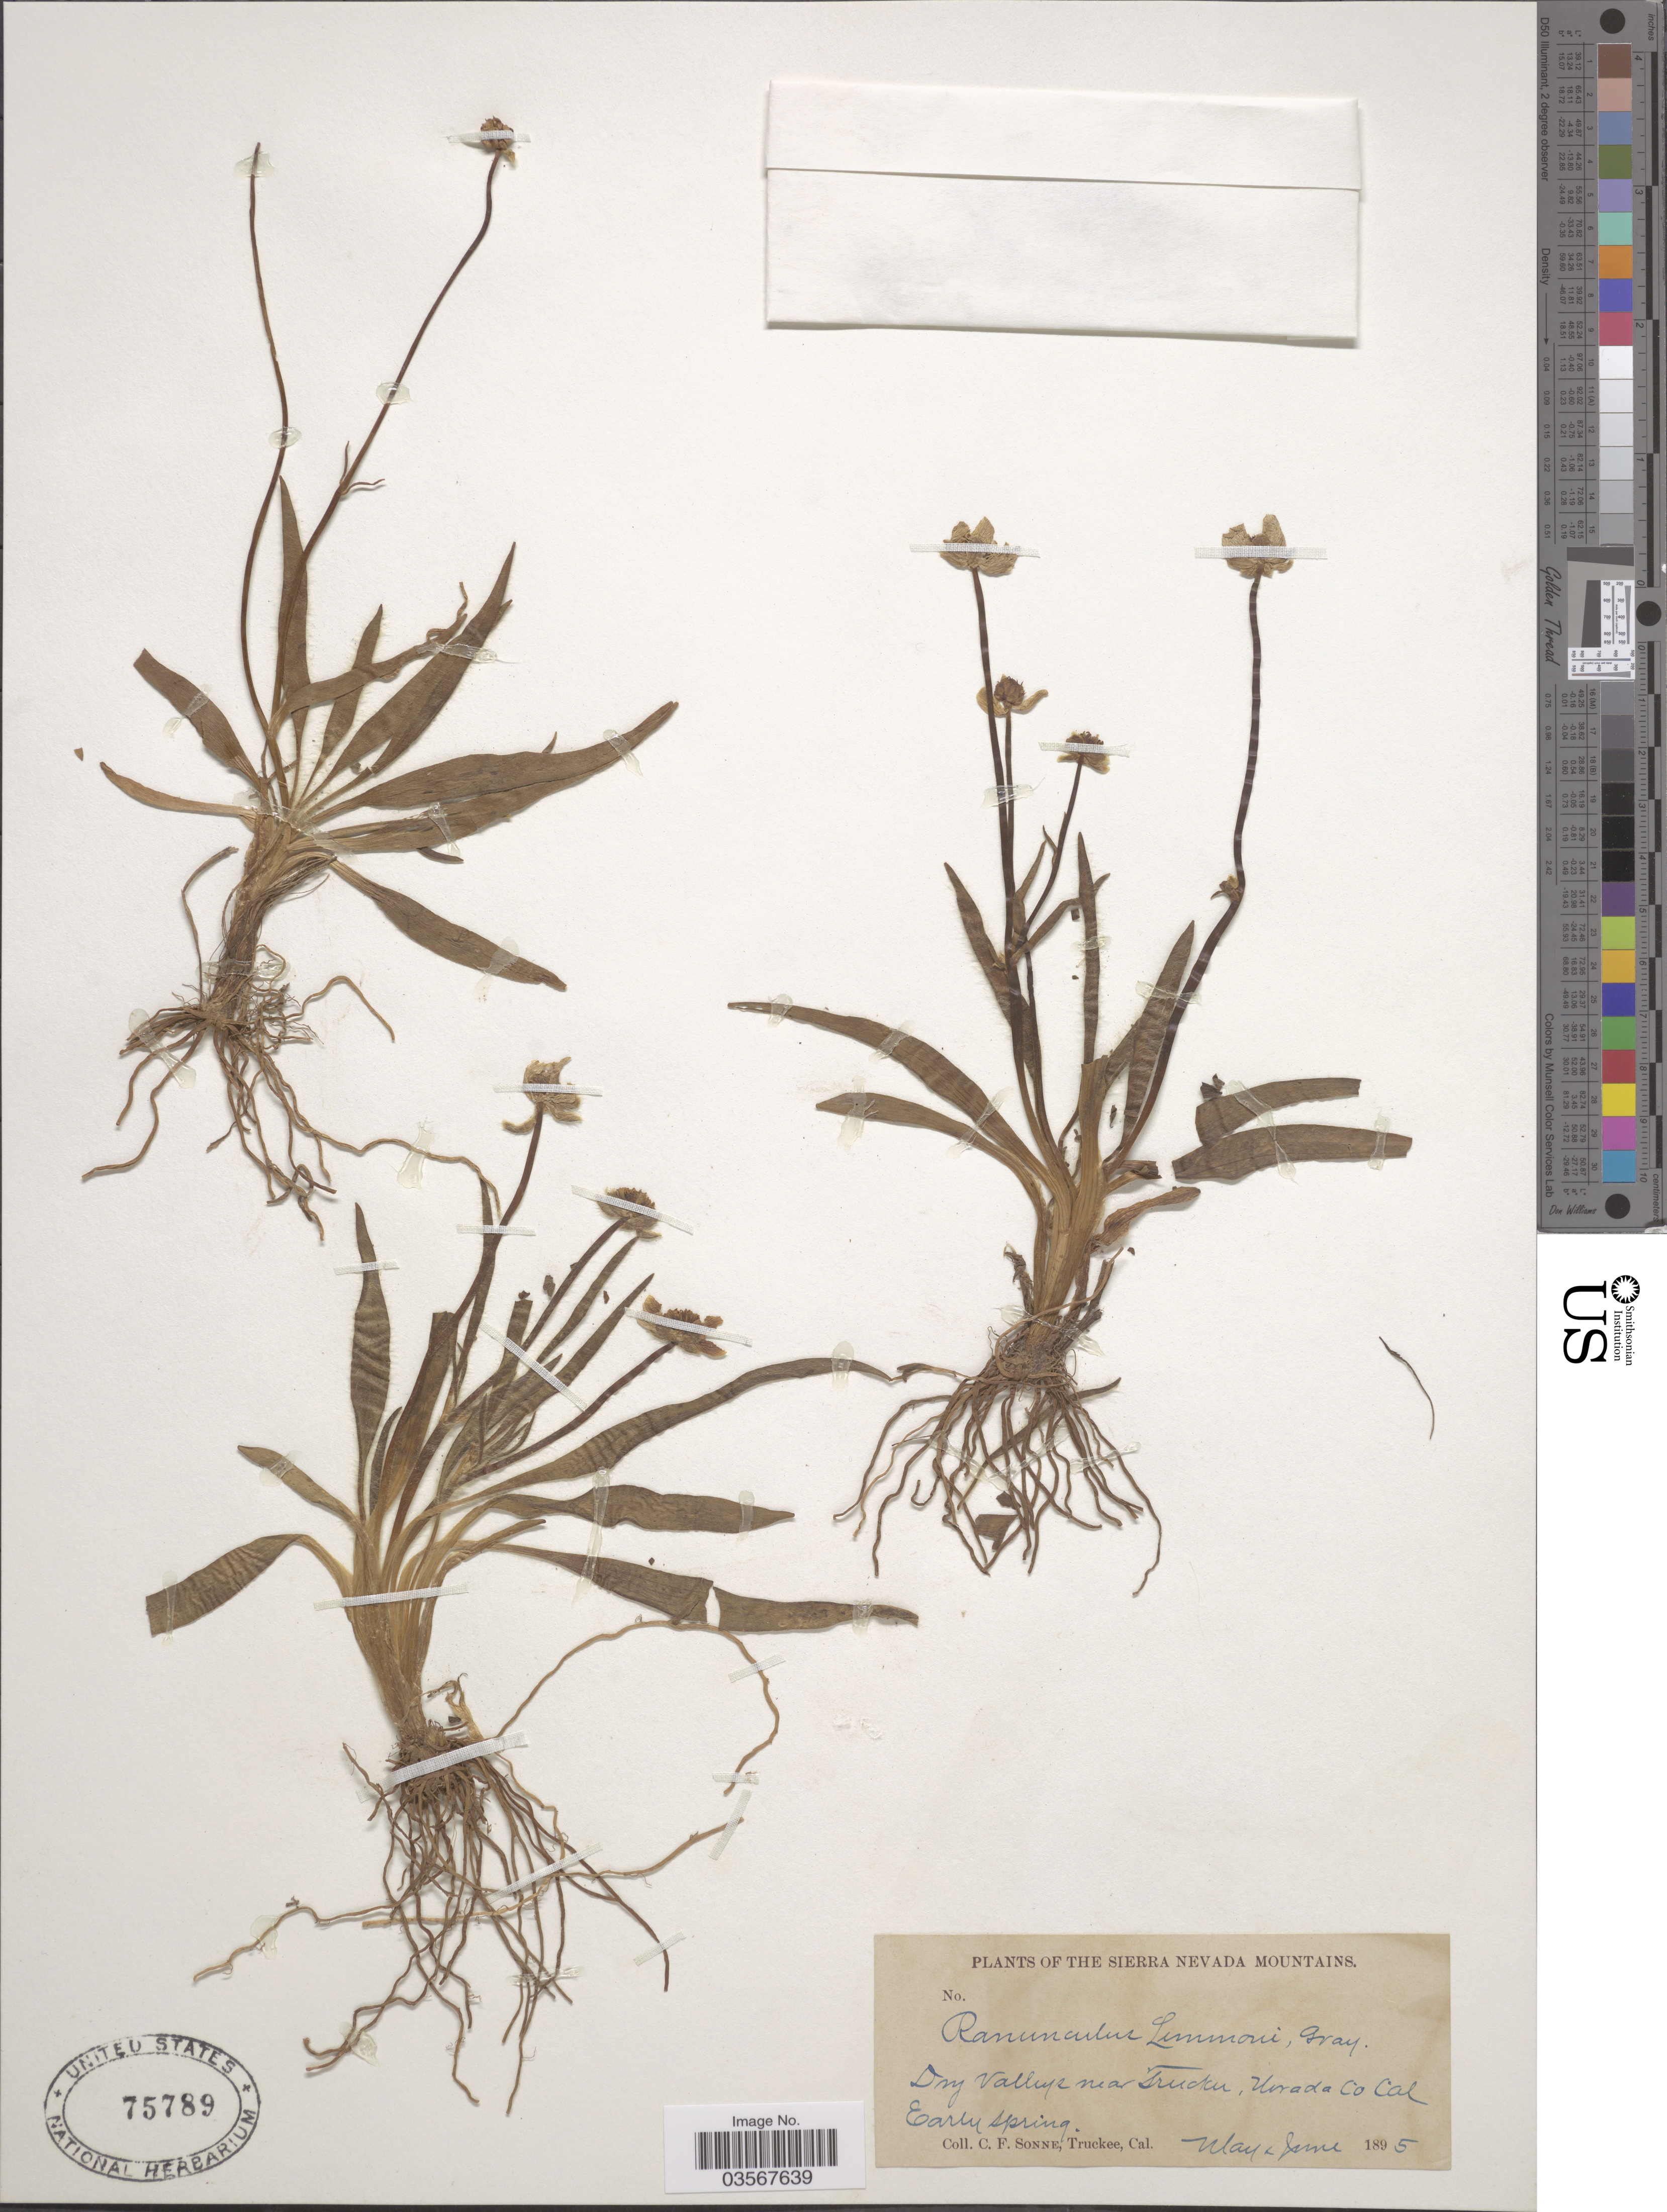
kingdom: Plantae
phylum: Tracheophyta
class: Magnoliopsida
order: Ranunculales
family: Ranunculaceae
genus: Ranunculus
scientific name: Ranunculus lemmonii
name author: A. Gray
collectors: C. Sonne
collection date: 1895-05/1895-06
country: United States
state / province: California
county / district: Nevada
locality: The Sierra Nevada Mountains. Dry Valleys near Truckee, Nevada Co.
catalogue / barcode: US 75789